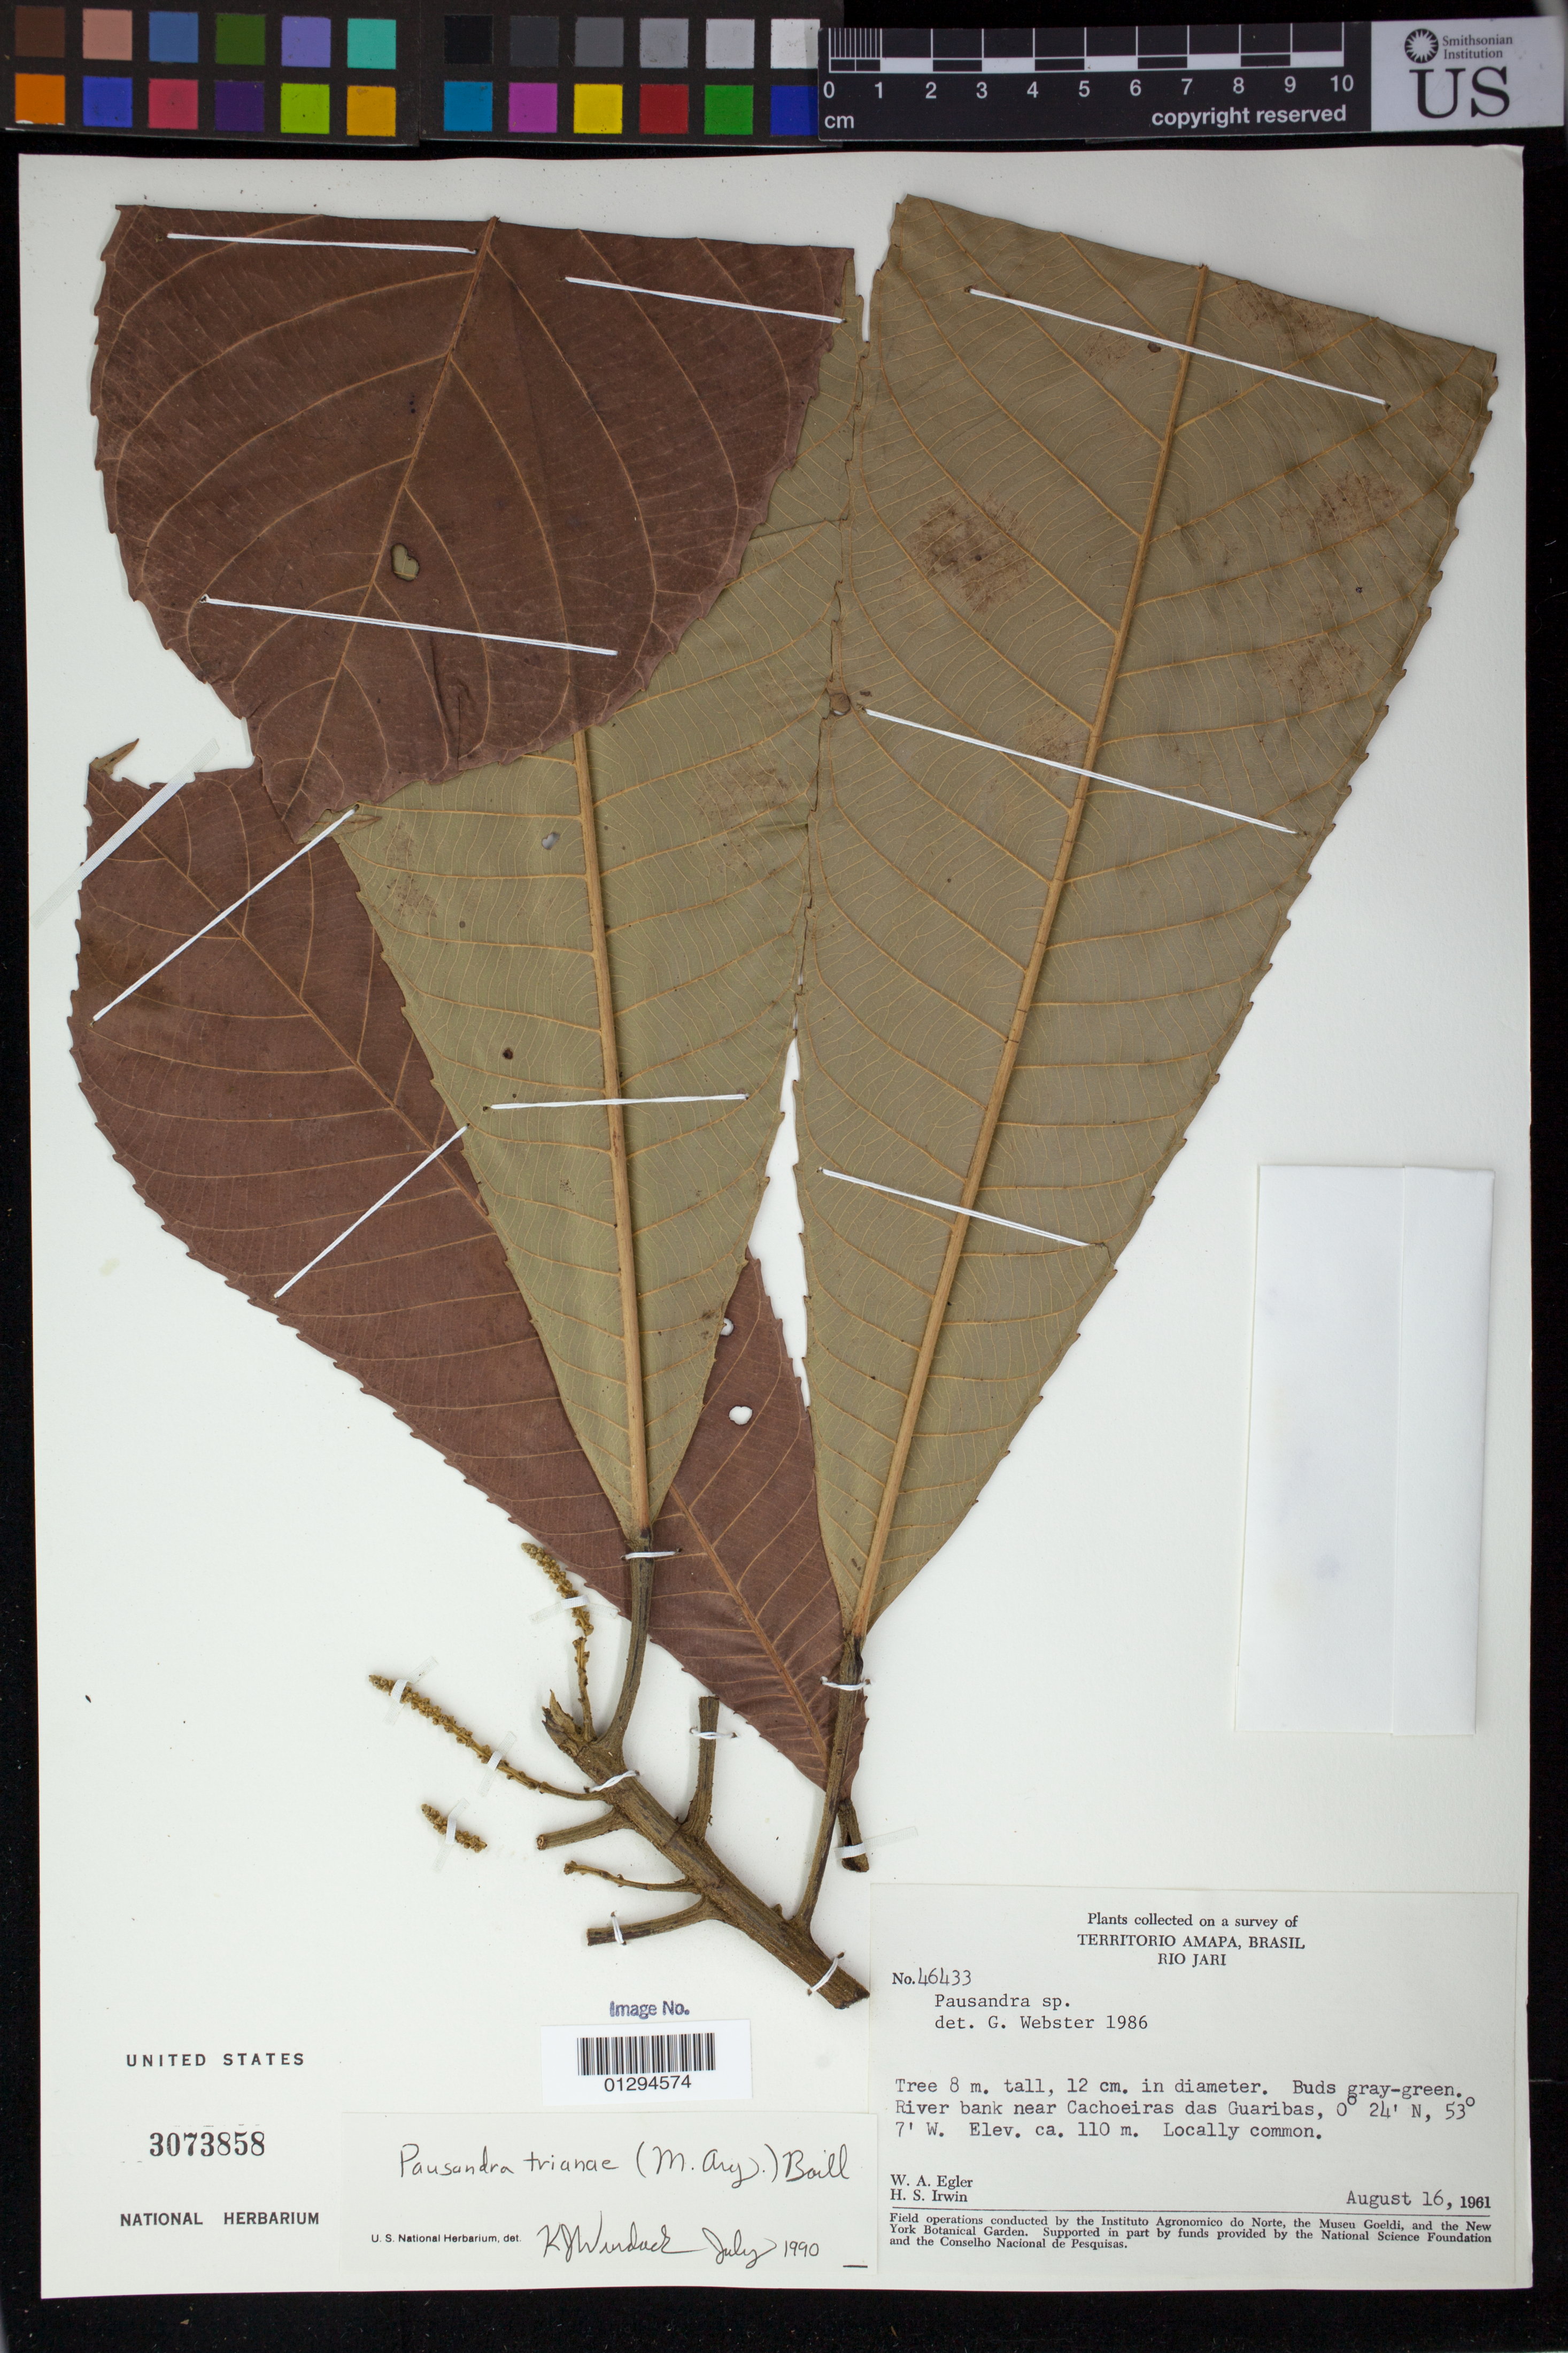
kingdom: Plantae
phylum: Tracheophyta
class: Magnoliopsida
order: Malpighiales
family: Euphorbiaceae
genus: Pausandra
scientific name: Pausandra trianae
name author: (Müll. Arg.) Baill.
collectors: W. A. Egler & H. Irwin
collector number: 46433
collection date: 1961-08-16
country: Brazil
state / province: Amapa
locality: Rio Jari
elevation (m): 110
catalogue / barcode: US 3073858